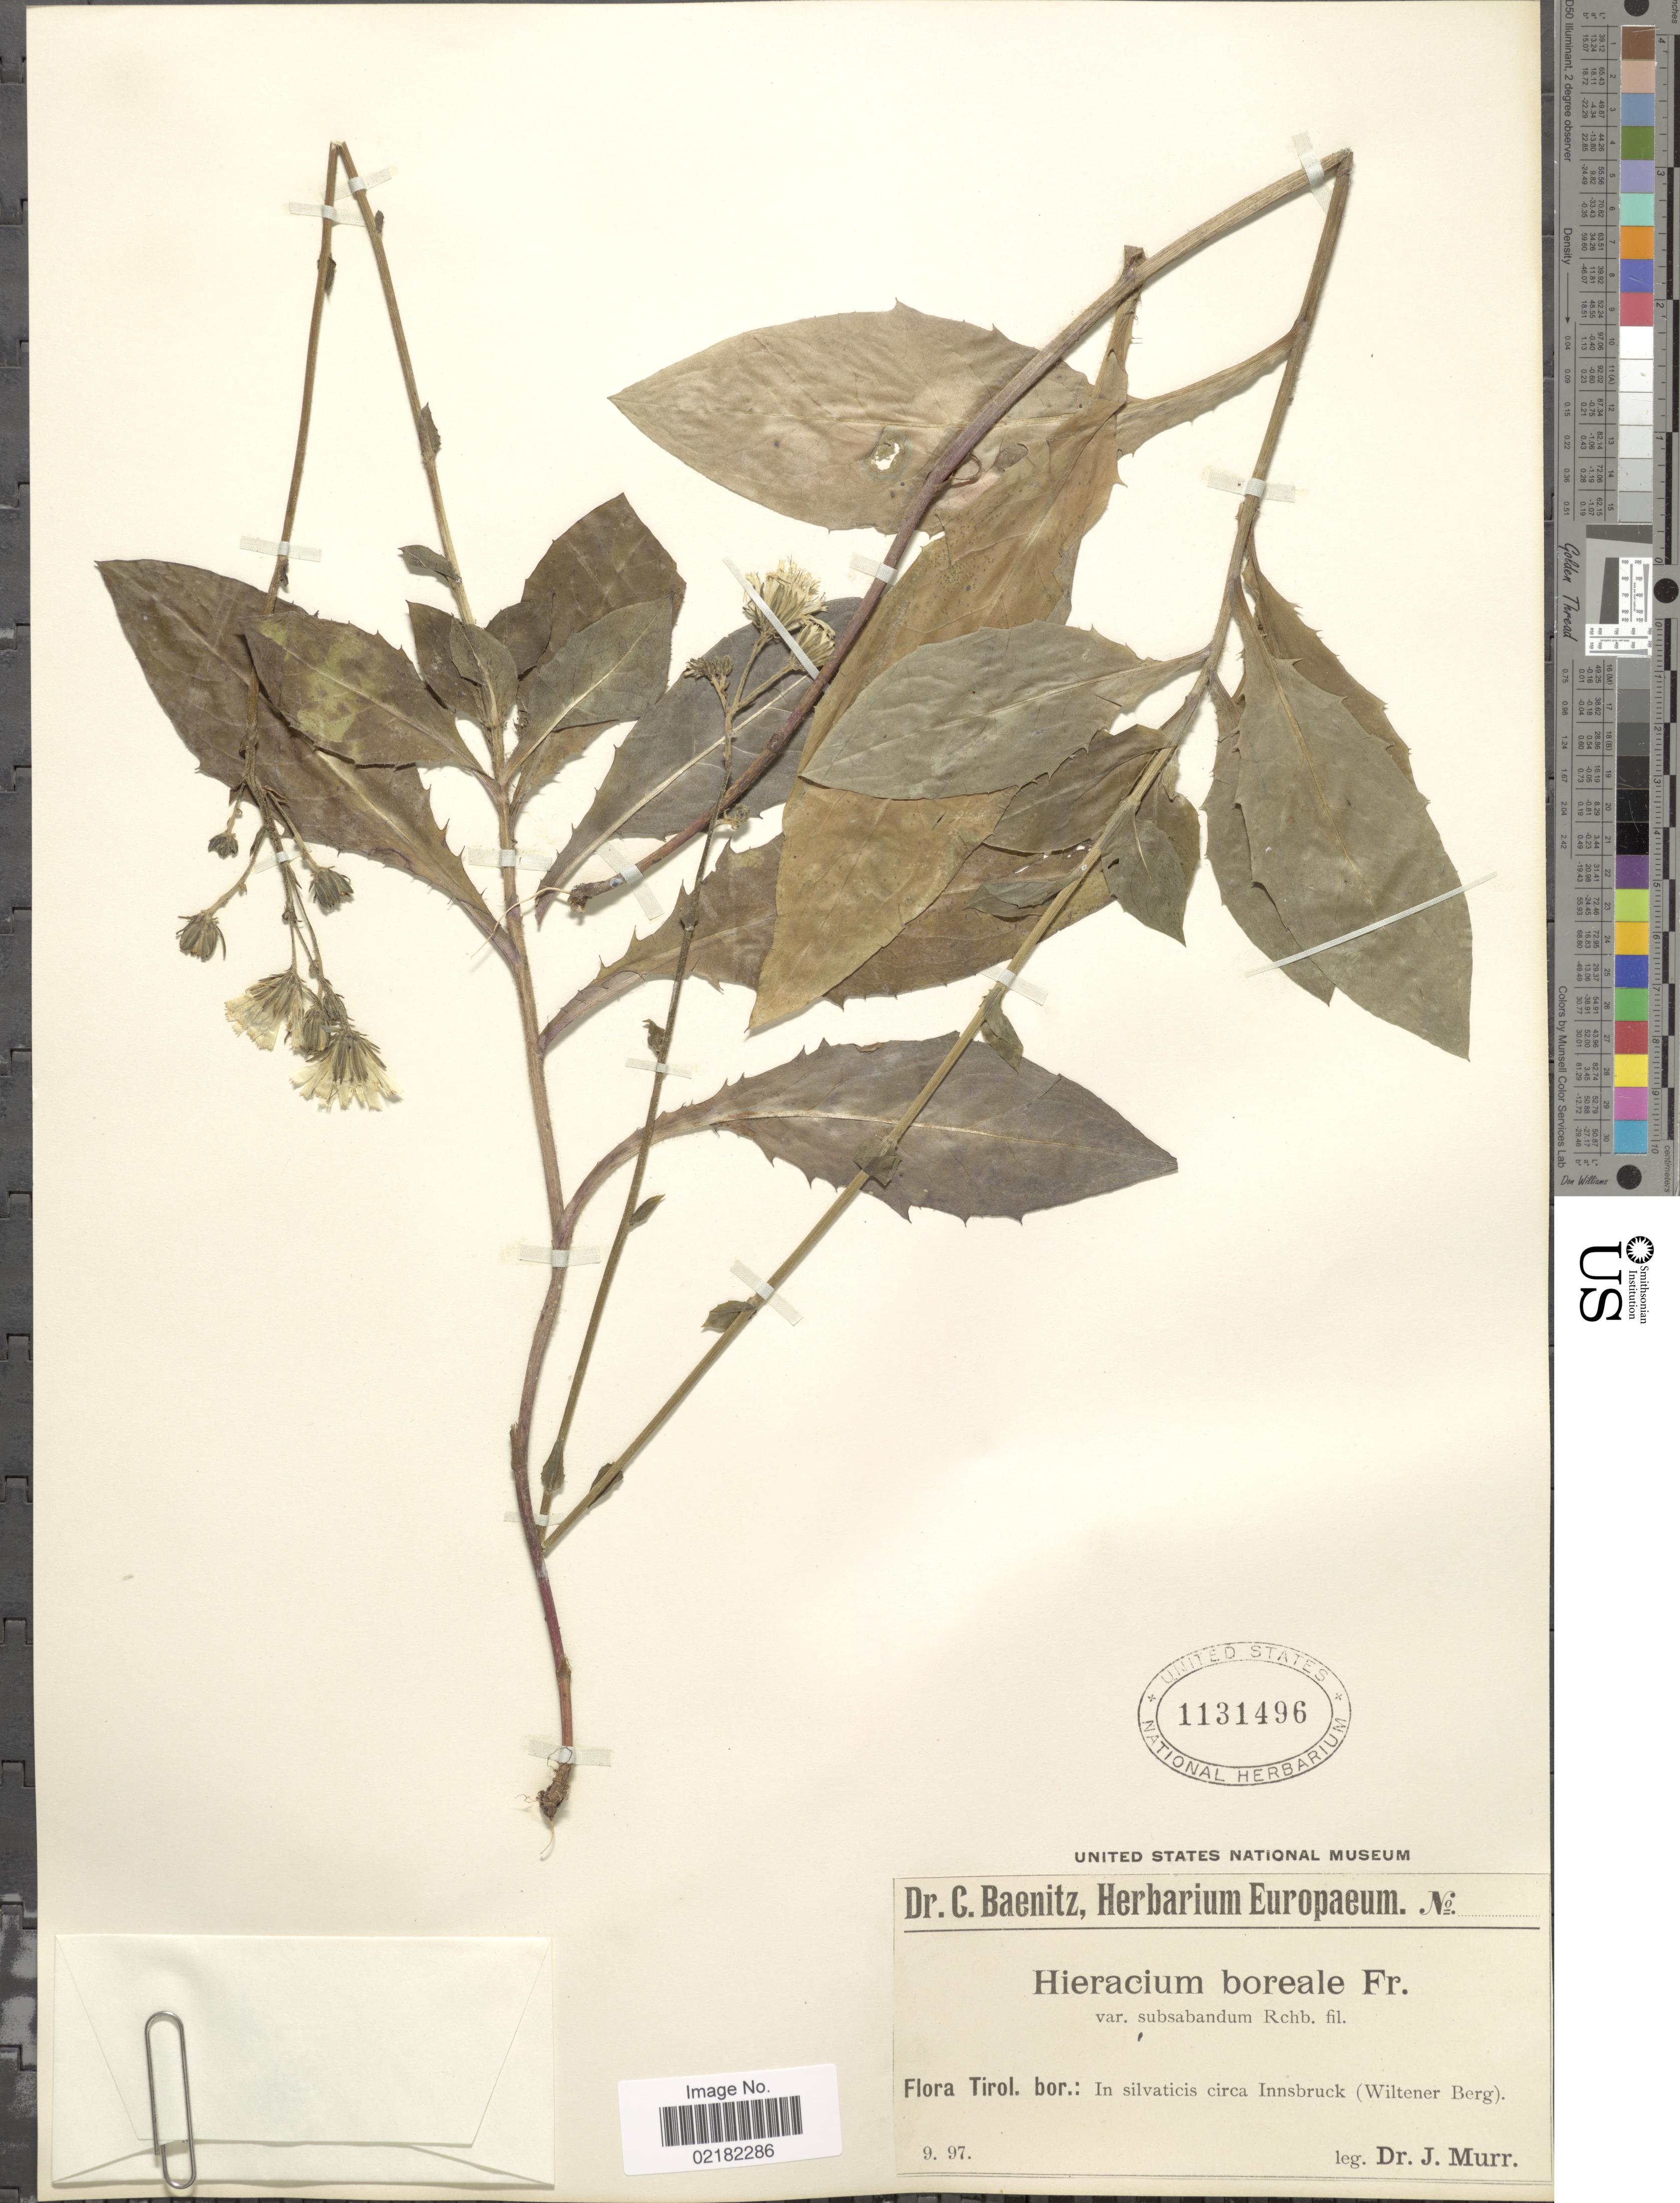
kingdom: Plantae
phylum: Tracheophyta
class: Magnoliopsida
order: Asterales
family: Asteraceae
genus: Hieracium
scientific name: Hieracium sabaudum subsp. boreale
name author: (Fr.) Hayek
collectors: J. Murr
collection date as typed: Transcribed d/m/y: /9/97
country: Austria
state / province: Tirol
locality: Tirol. bor.: in silvaticis circa Innsbruck (Wiltener Berg).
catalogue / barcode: US 1131496